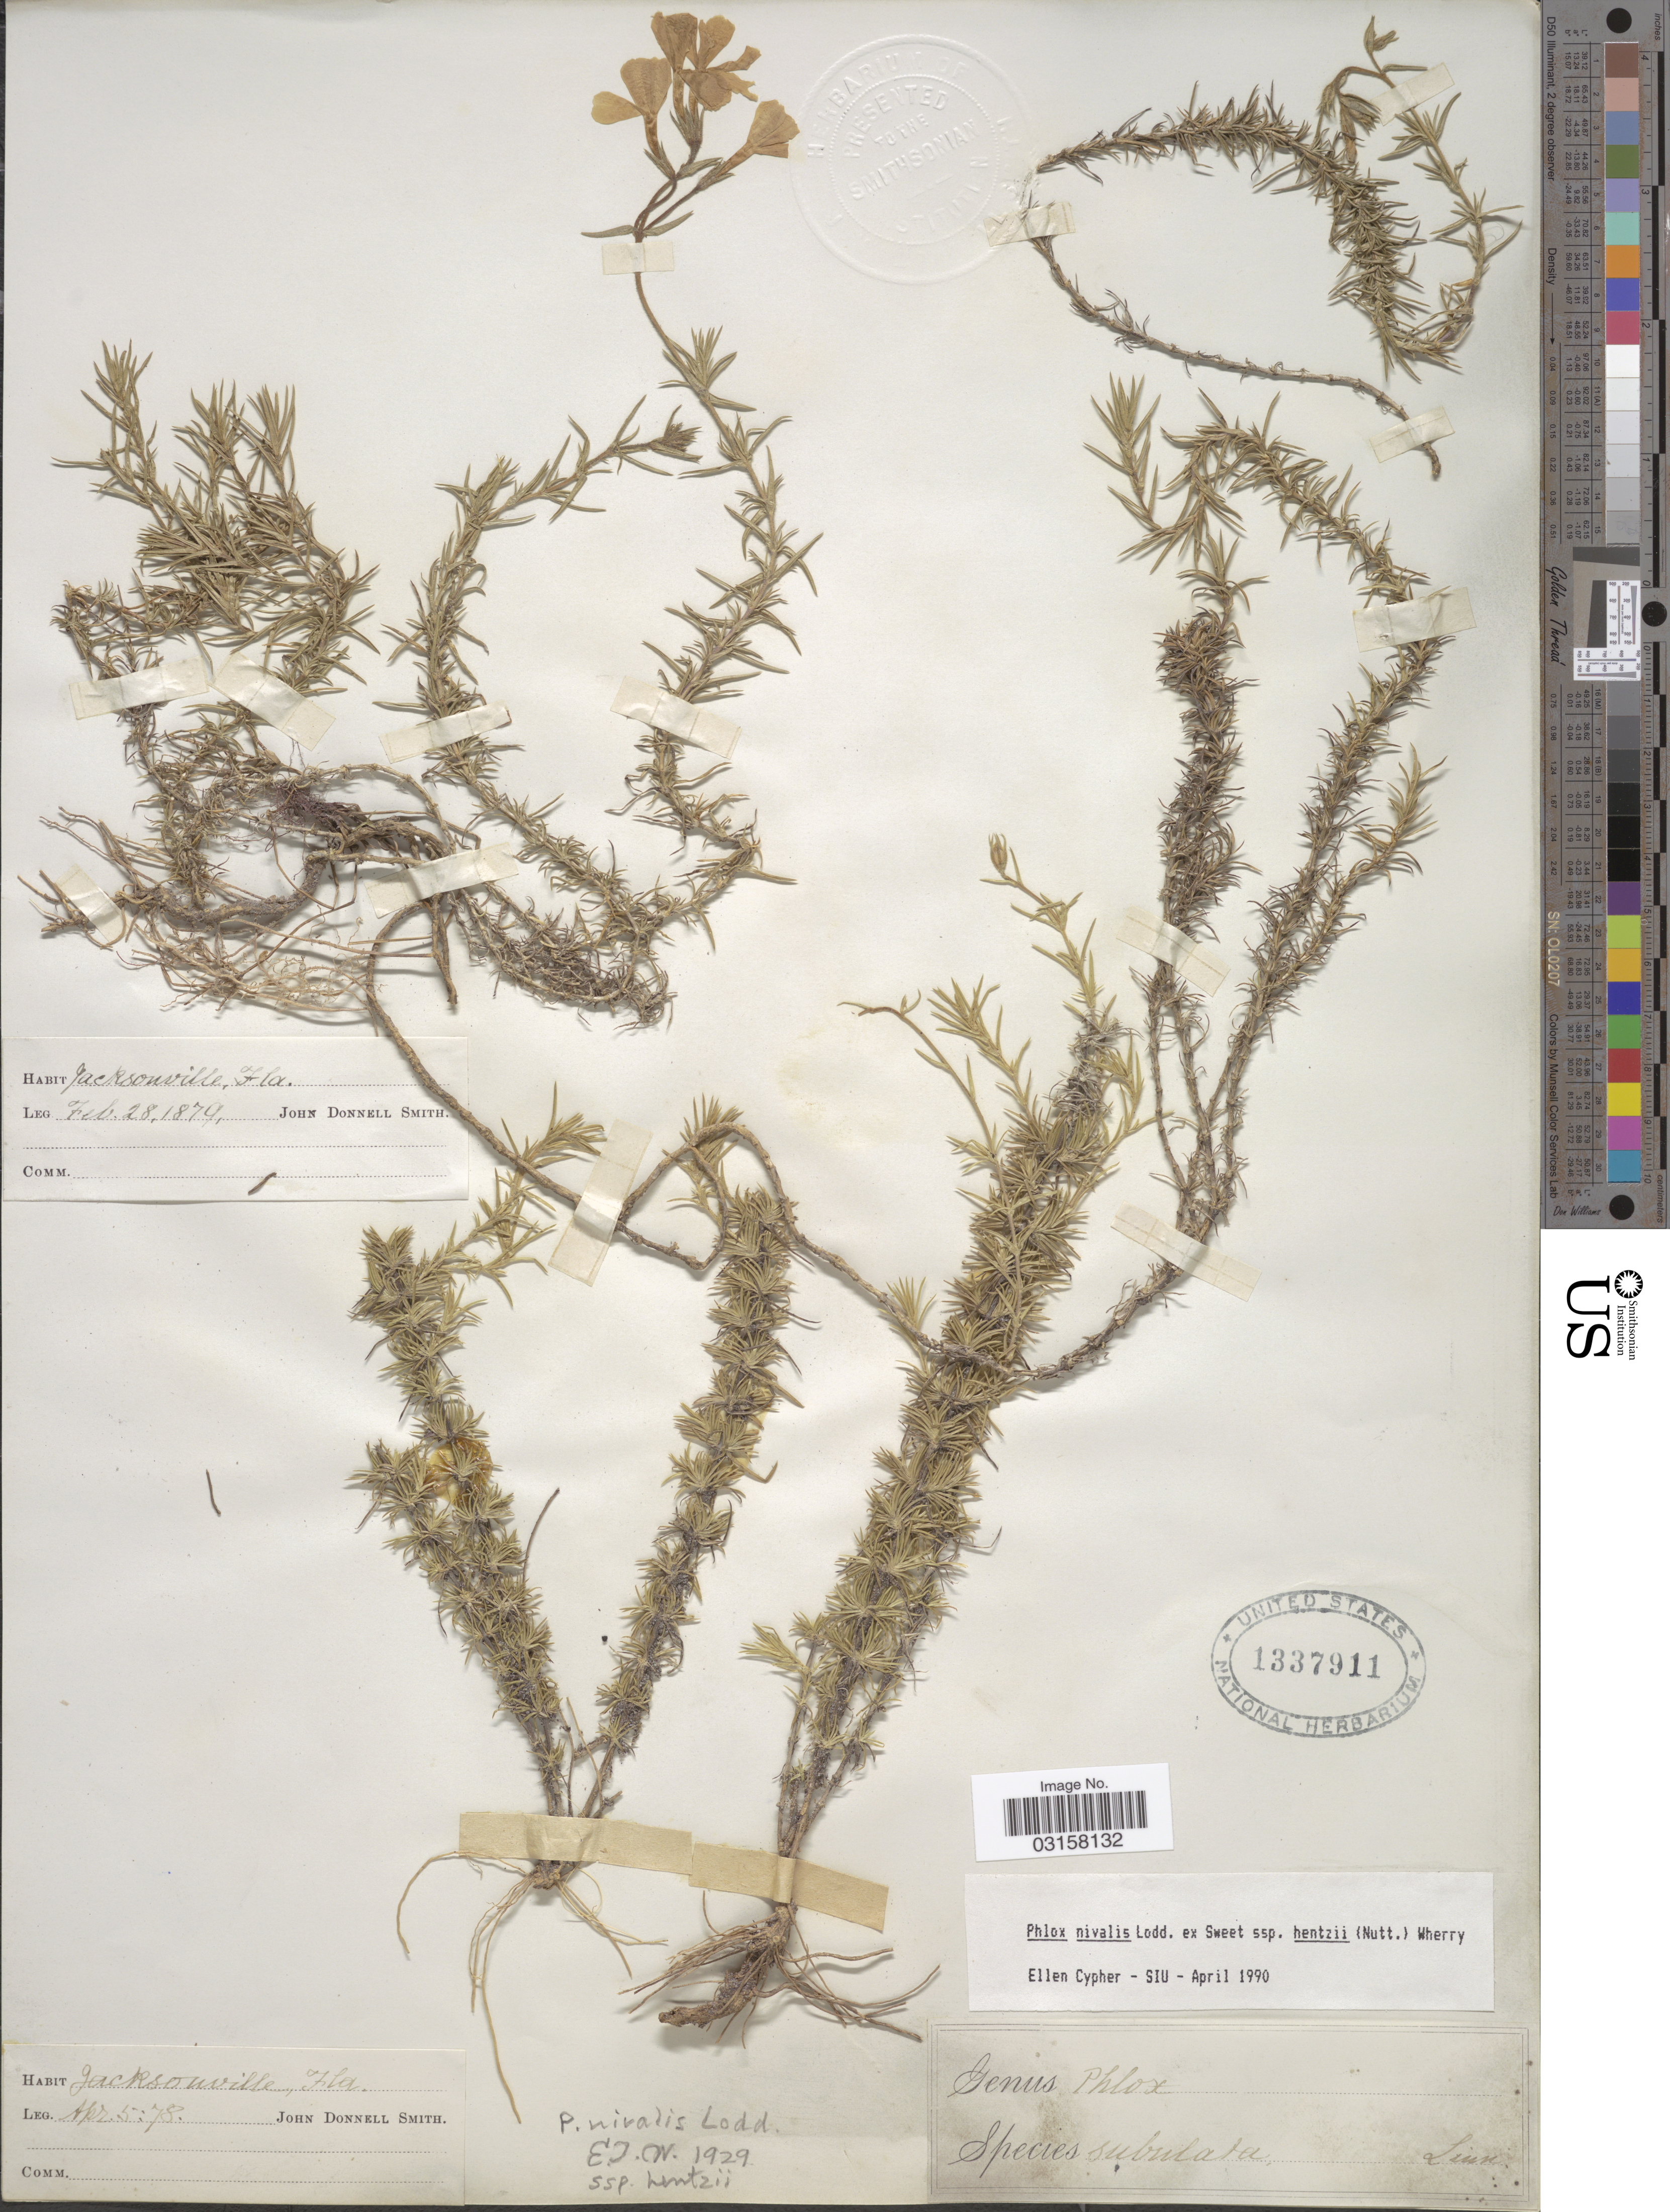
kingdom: Plantae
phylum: Tracheophyta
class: Magnoliopsida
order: Ericales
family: Polemoniaceae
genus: Phlox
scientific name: Phlox nivalis subsp. nivalis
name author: Lodd. ex Sweet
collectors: J. Donnell Smith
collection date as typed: Transcribed d/m/y: 5/4/78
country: United States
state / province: Florida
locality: Jacksonville.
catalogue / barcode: US 1337911-2